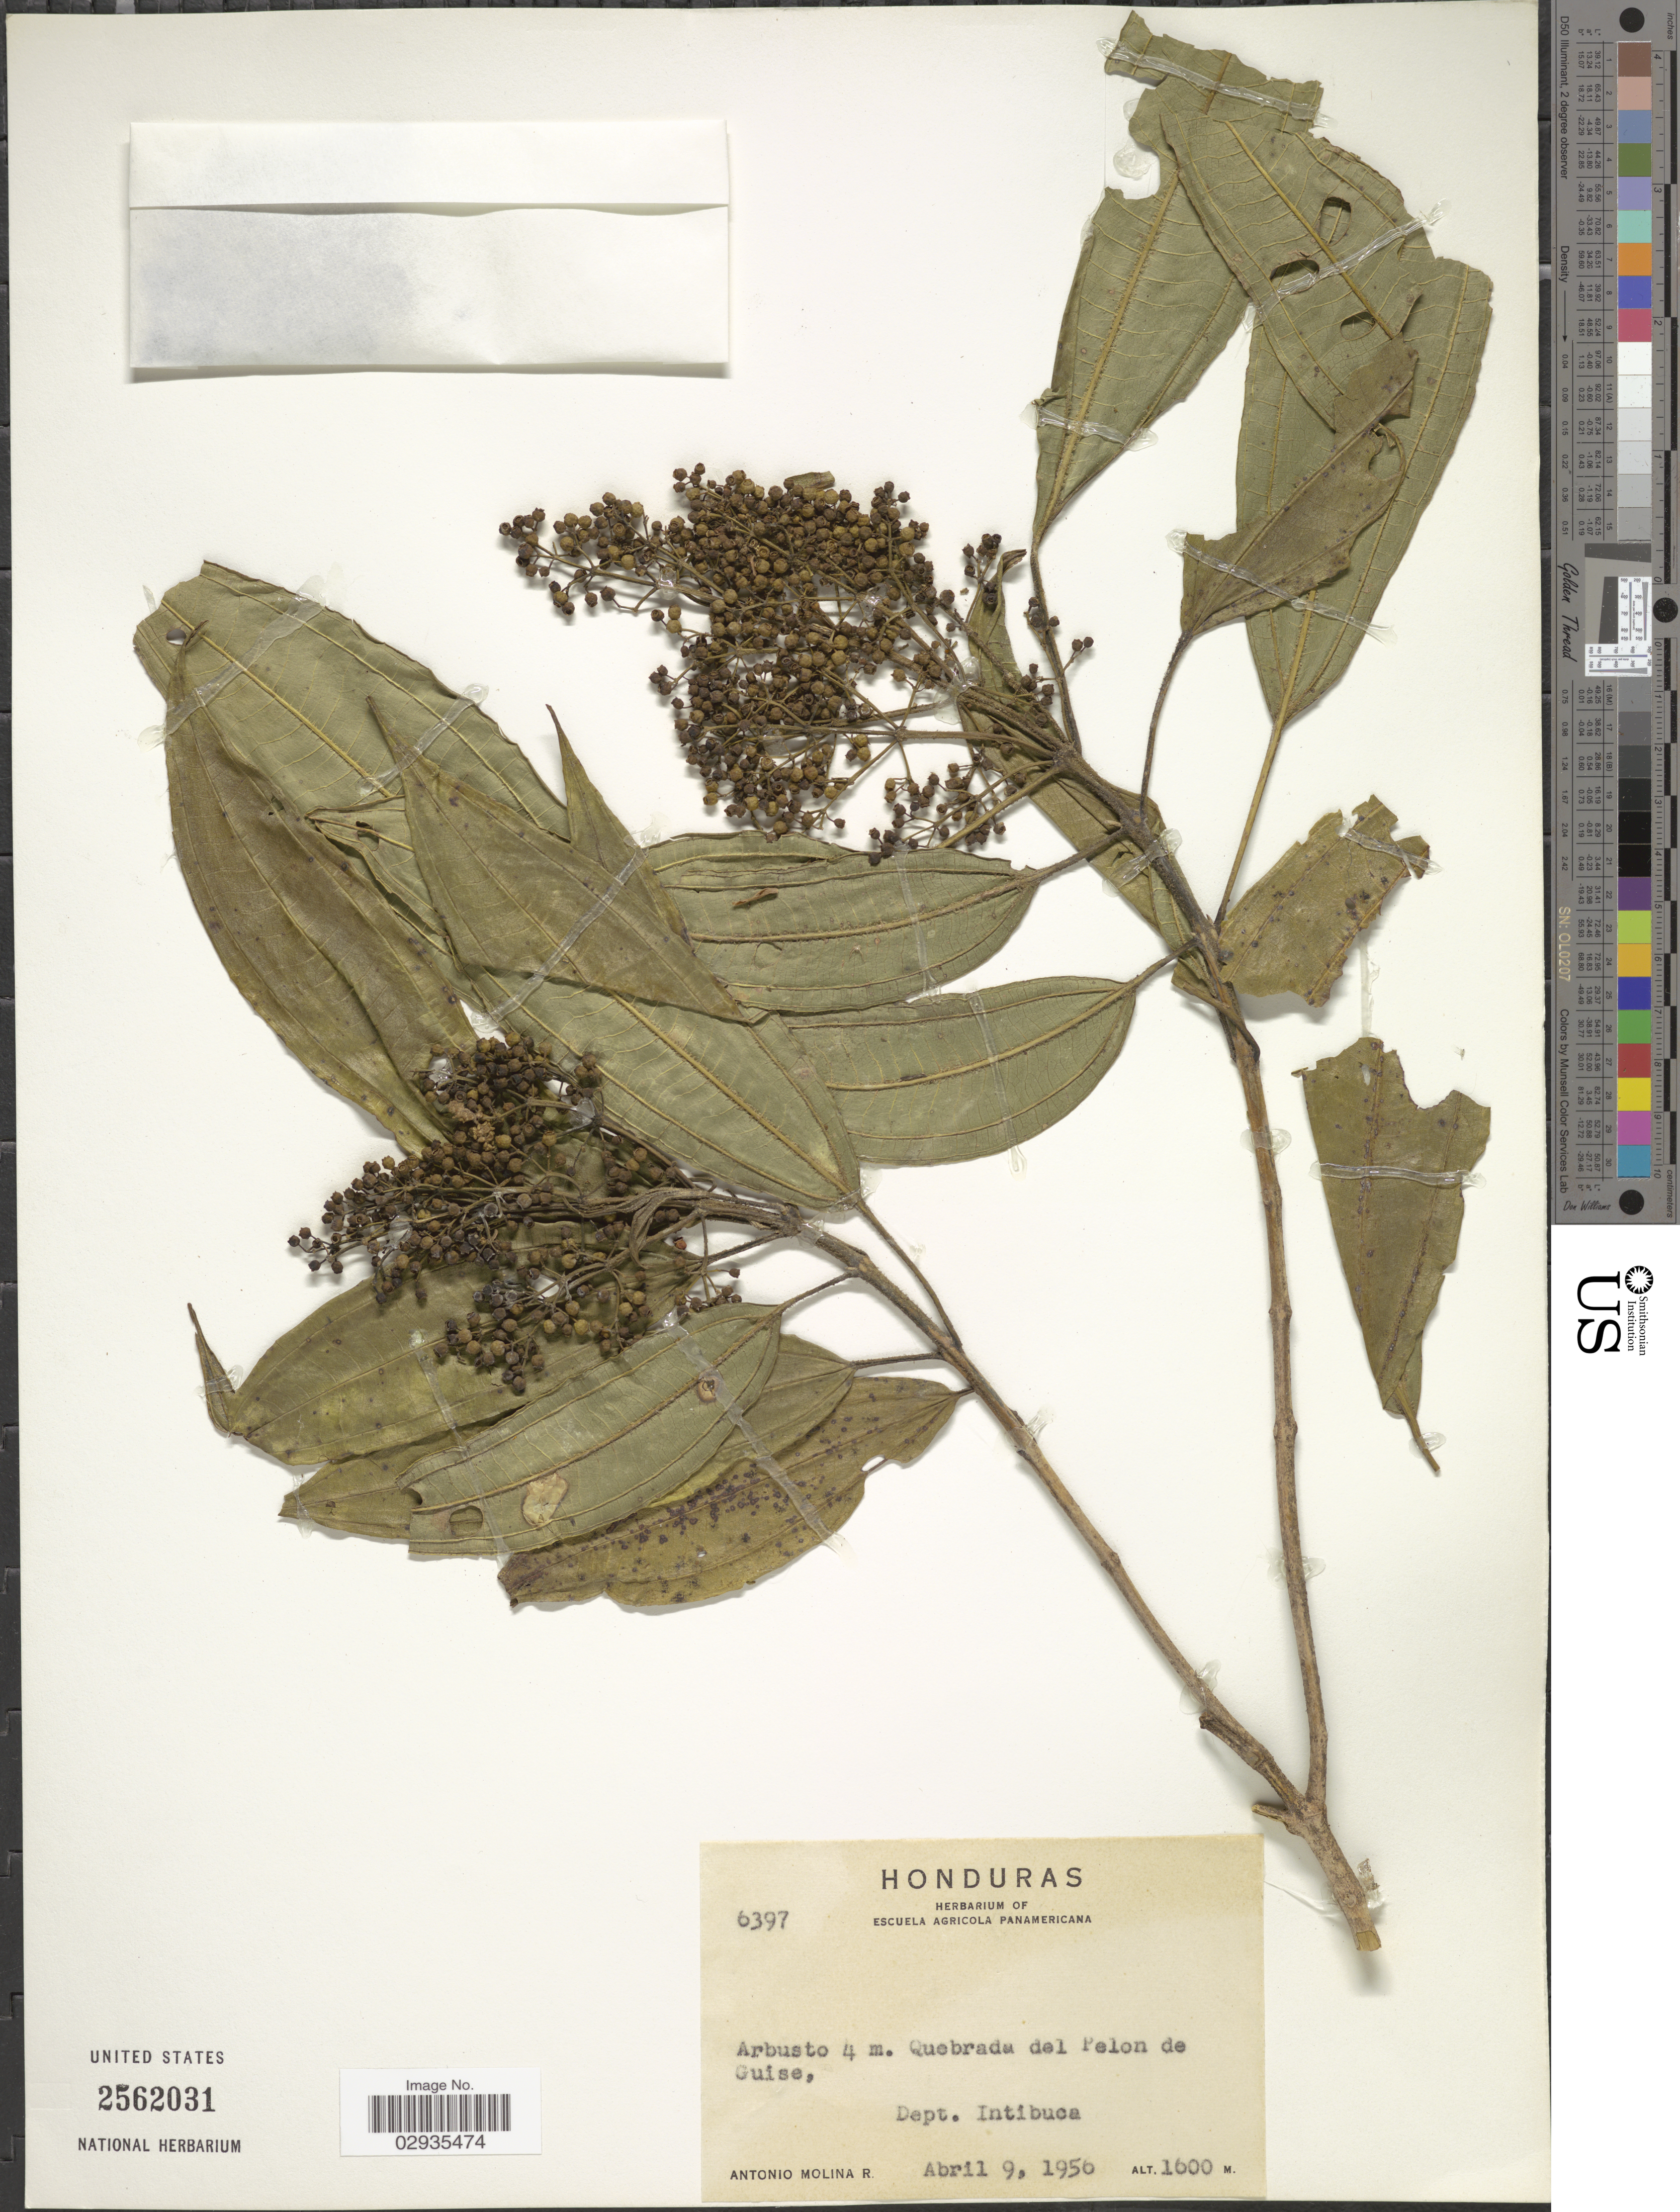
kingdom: Plantae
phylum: Tracheophyta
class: Magnoliopsida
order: Myrtales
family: Melastomataceae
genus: Miconia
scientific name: Miconia sp.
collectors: A. Molina R.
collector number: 6397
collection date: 1956-04-09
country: Honduras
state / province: Intibuca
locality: Quebrada del Pelon de Guise, Dept. Intibuca.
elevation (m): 1600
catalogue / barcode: US 2562031